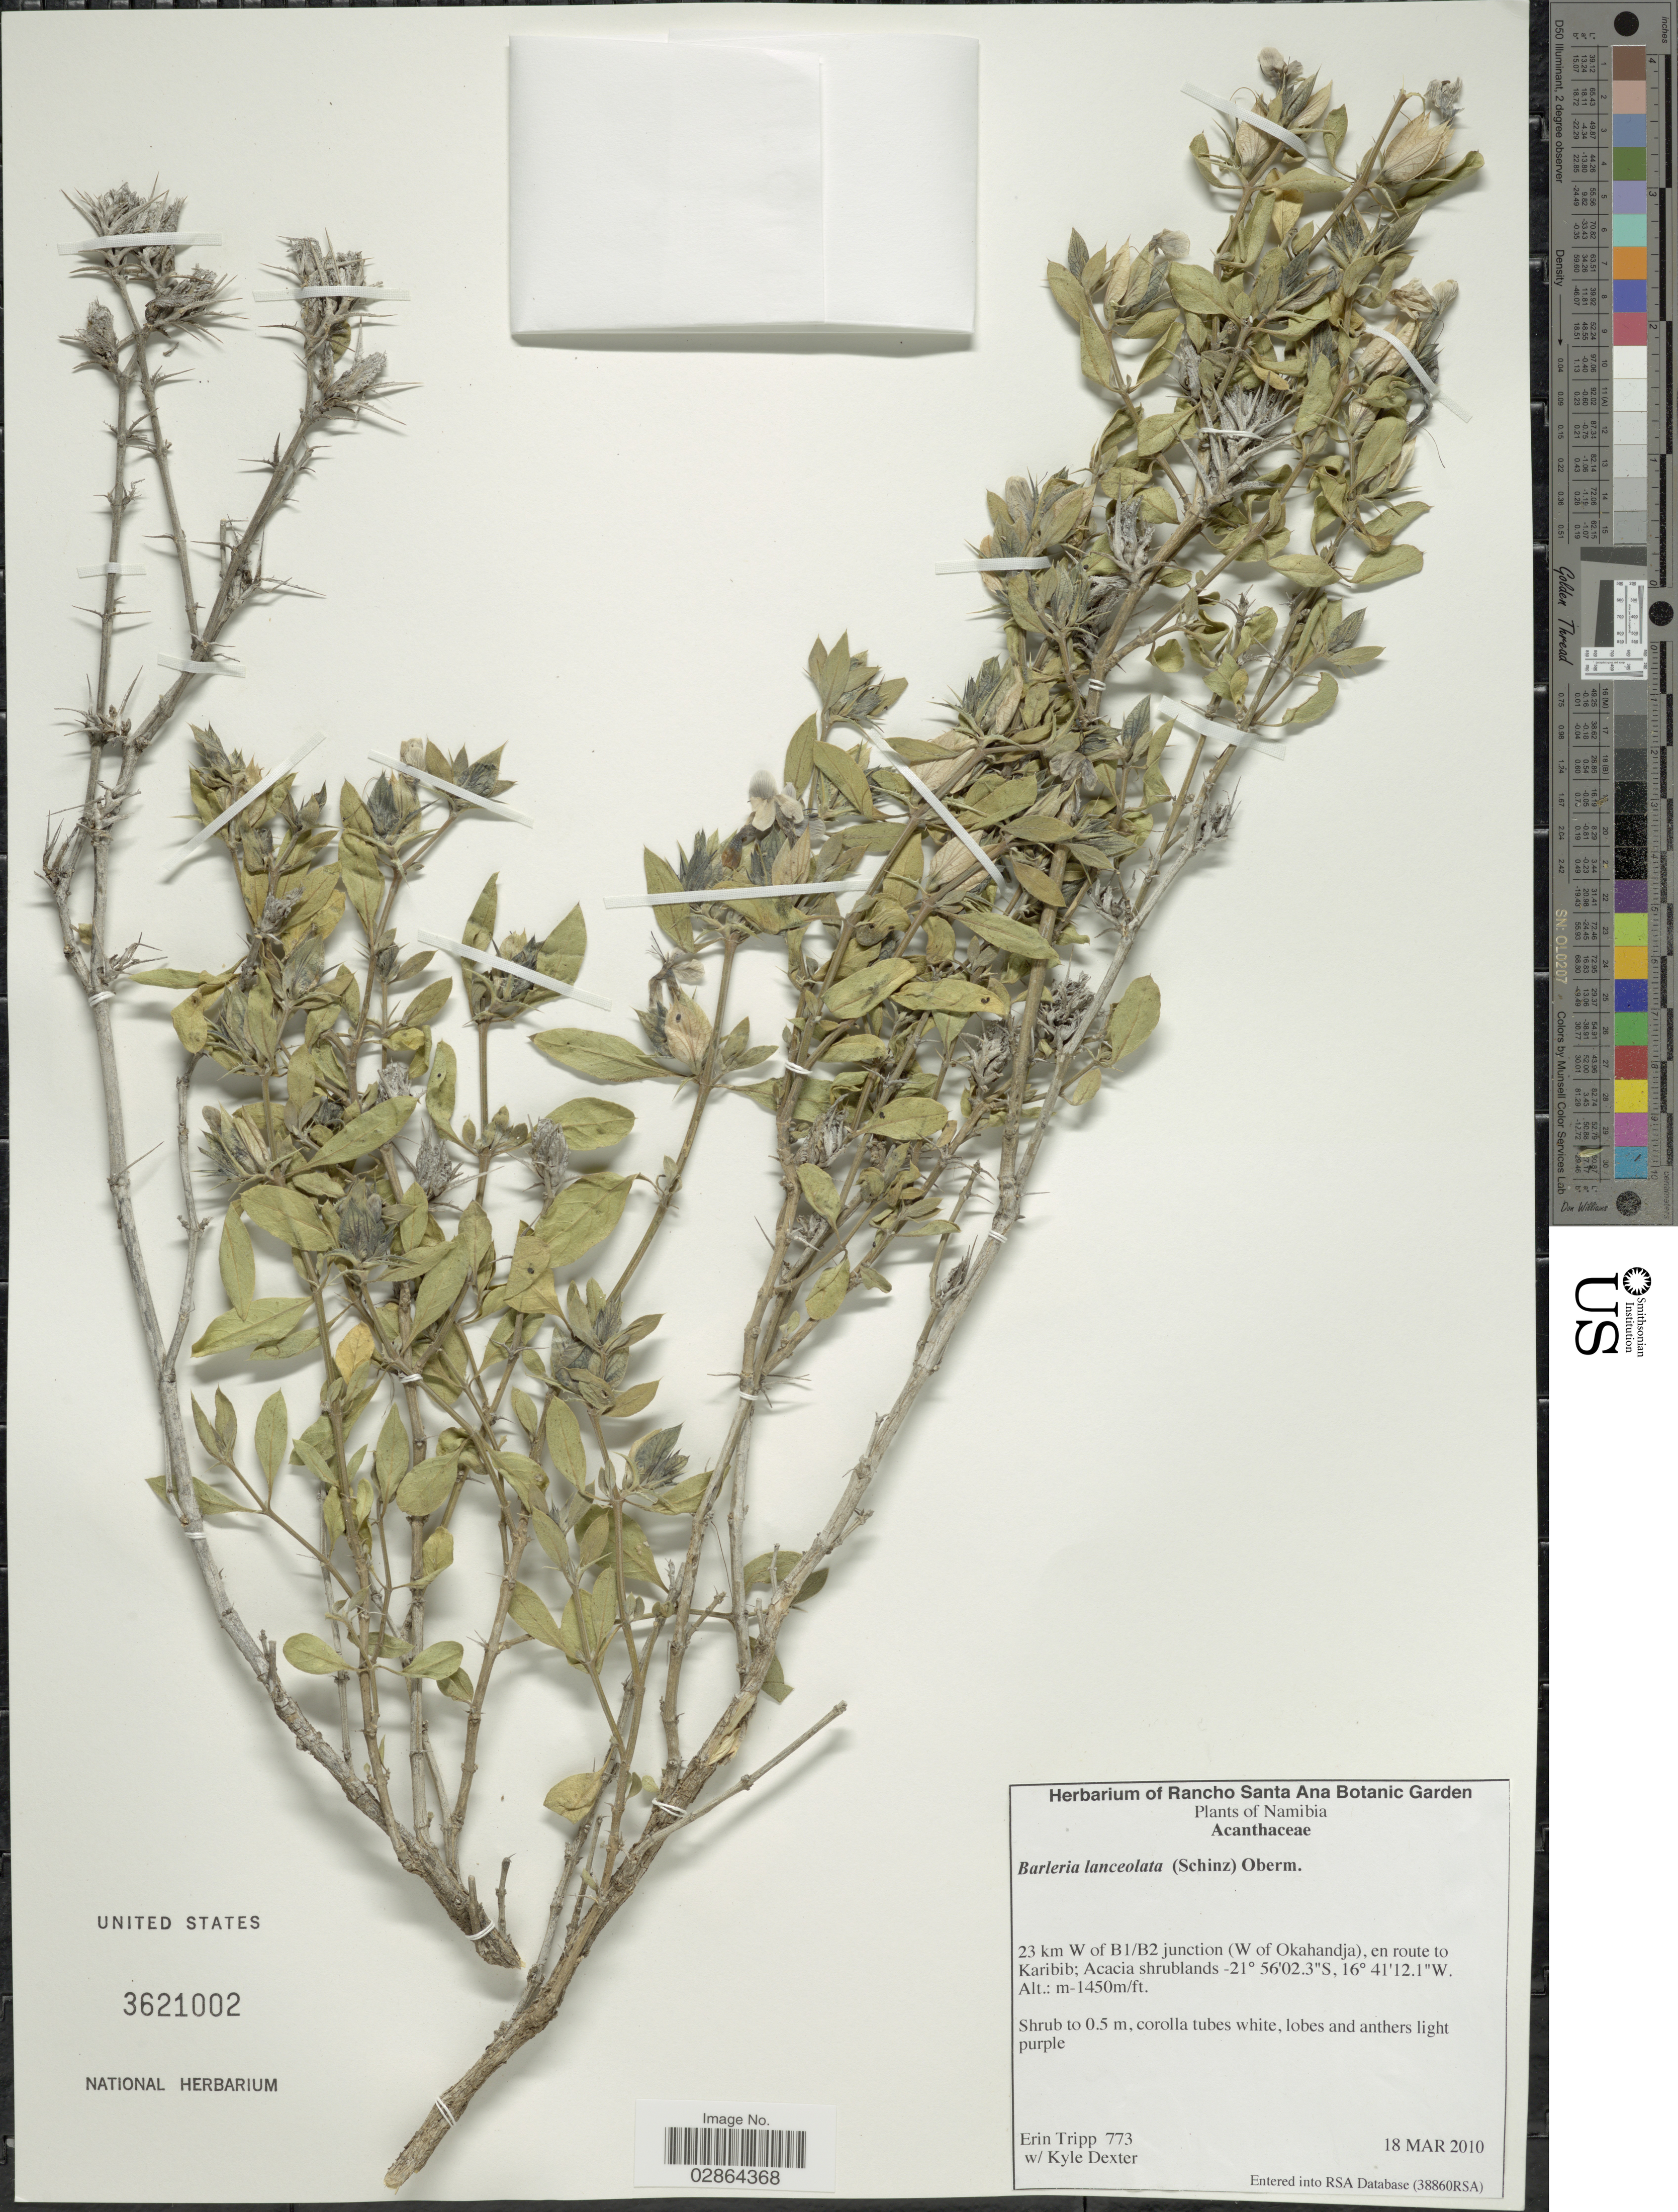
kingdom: Plantae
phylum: Tracheophyta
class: Magnoliopsida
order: Lamiales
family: Acanthaceae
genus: Barleria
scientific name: Barleria lancifolia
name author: T. Anderson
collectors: E. Tripp & K. Dexter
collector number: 773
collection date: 2010-03-18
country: Namibia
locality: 23 km W of B1/B2 junction (W of Okahandja), en route to Karibib; Acacia shrublands.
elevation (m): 1450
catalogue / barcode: US 3621002